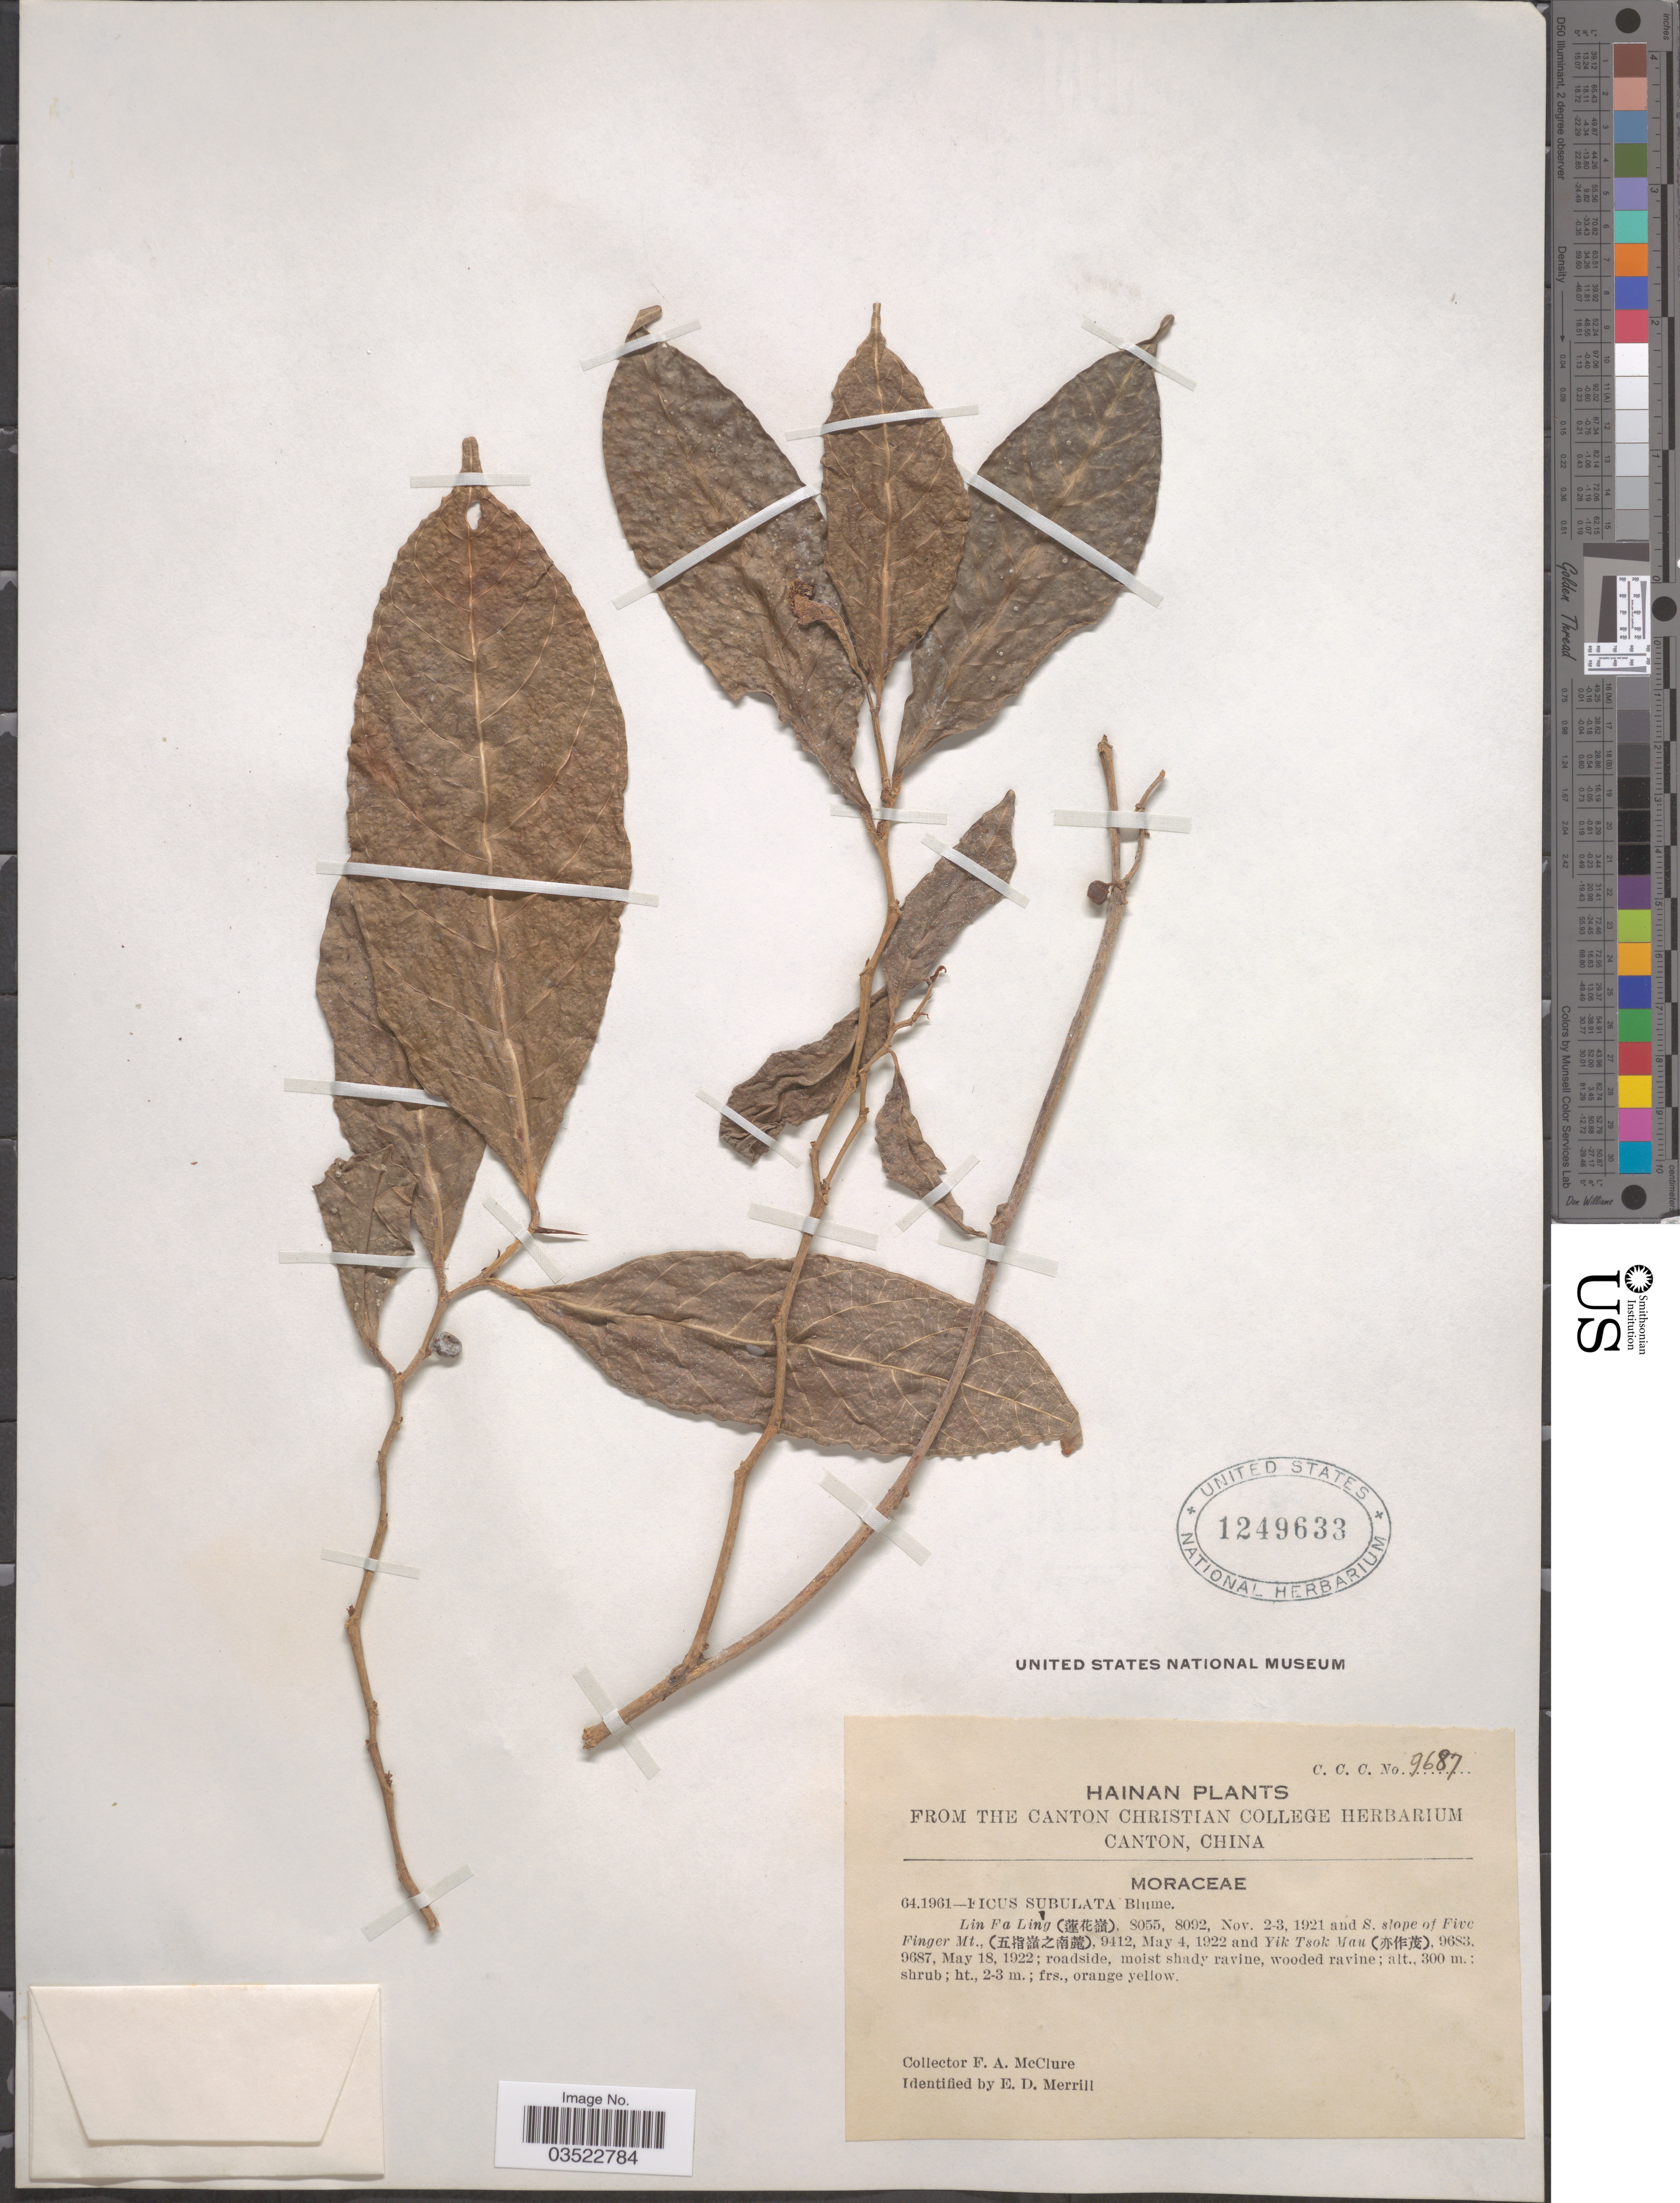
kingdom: Plantae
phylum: Tracheophyta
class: Magnoliopsida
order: Rosales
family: Moraceae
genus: Ficus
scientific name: Ficus subulata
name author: Blume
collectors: F. A. McClure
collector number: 9687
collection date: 1922-05-18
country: China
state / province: Hainan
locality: Yik Tsok Yau (X).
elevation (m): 300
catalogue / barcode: US 1249633